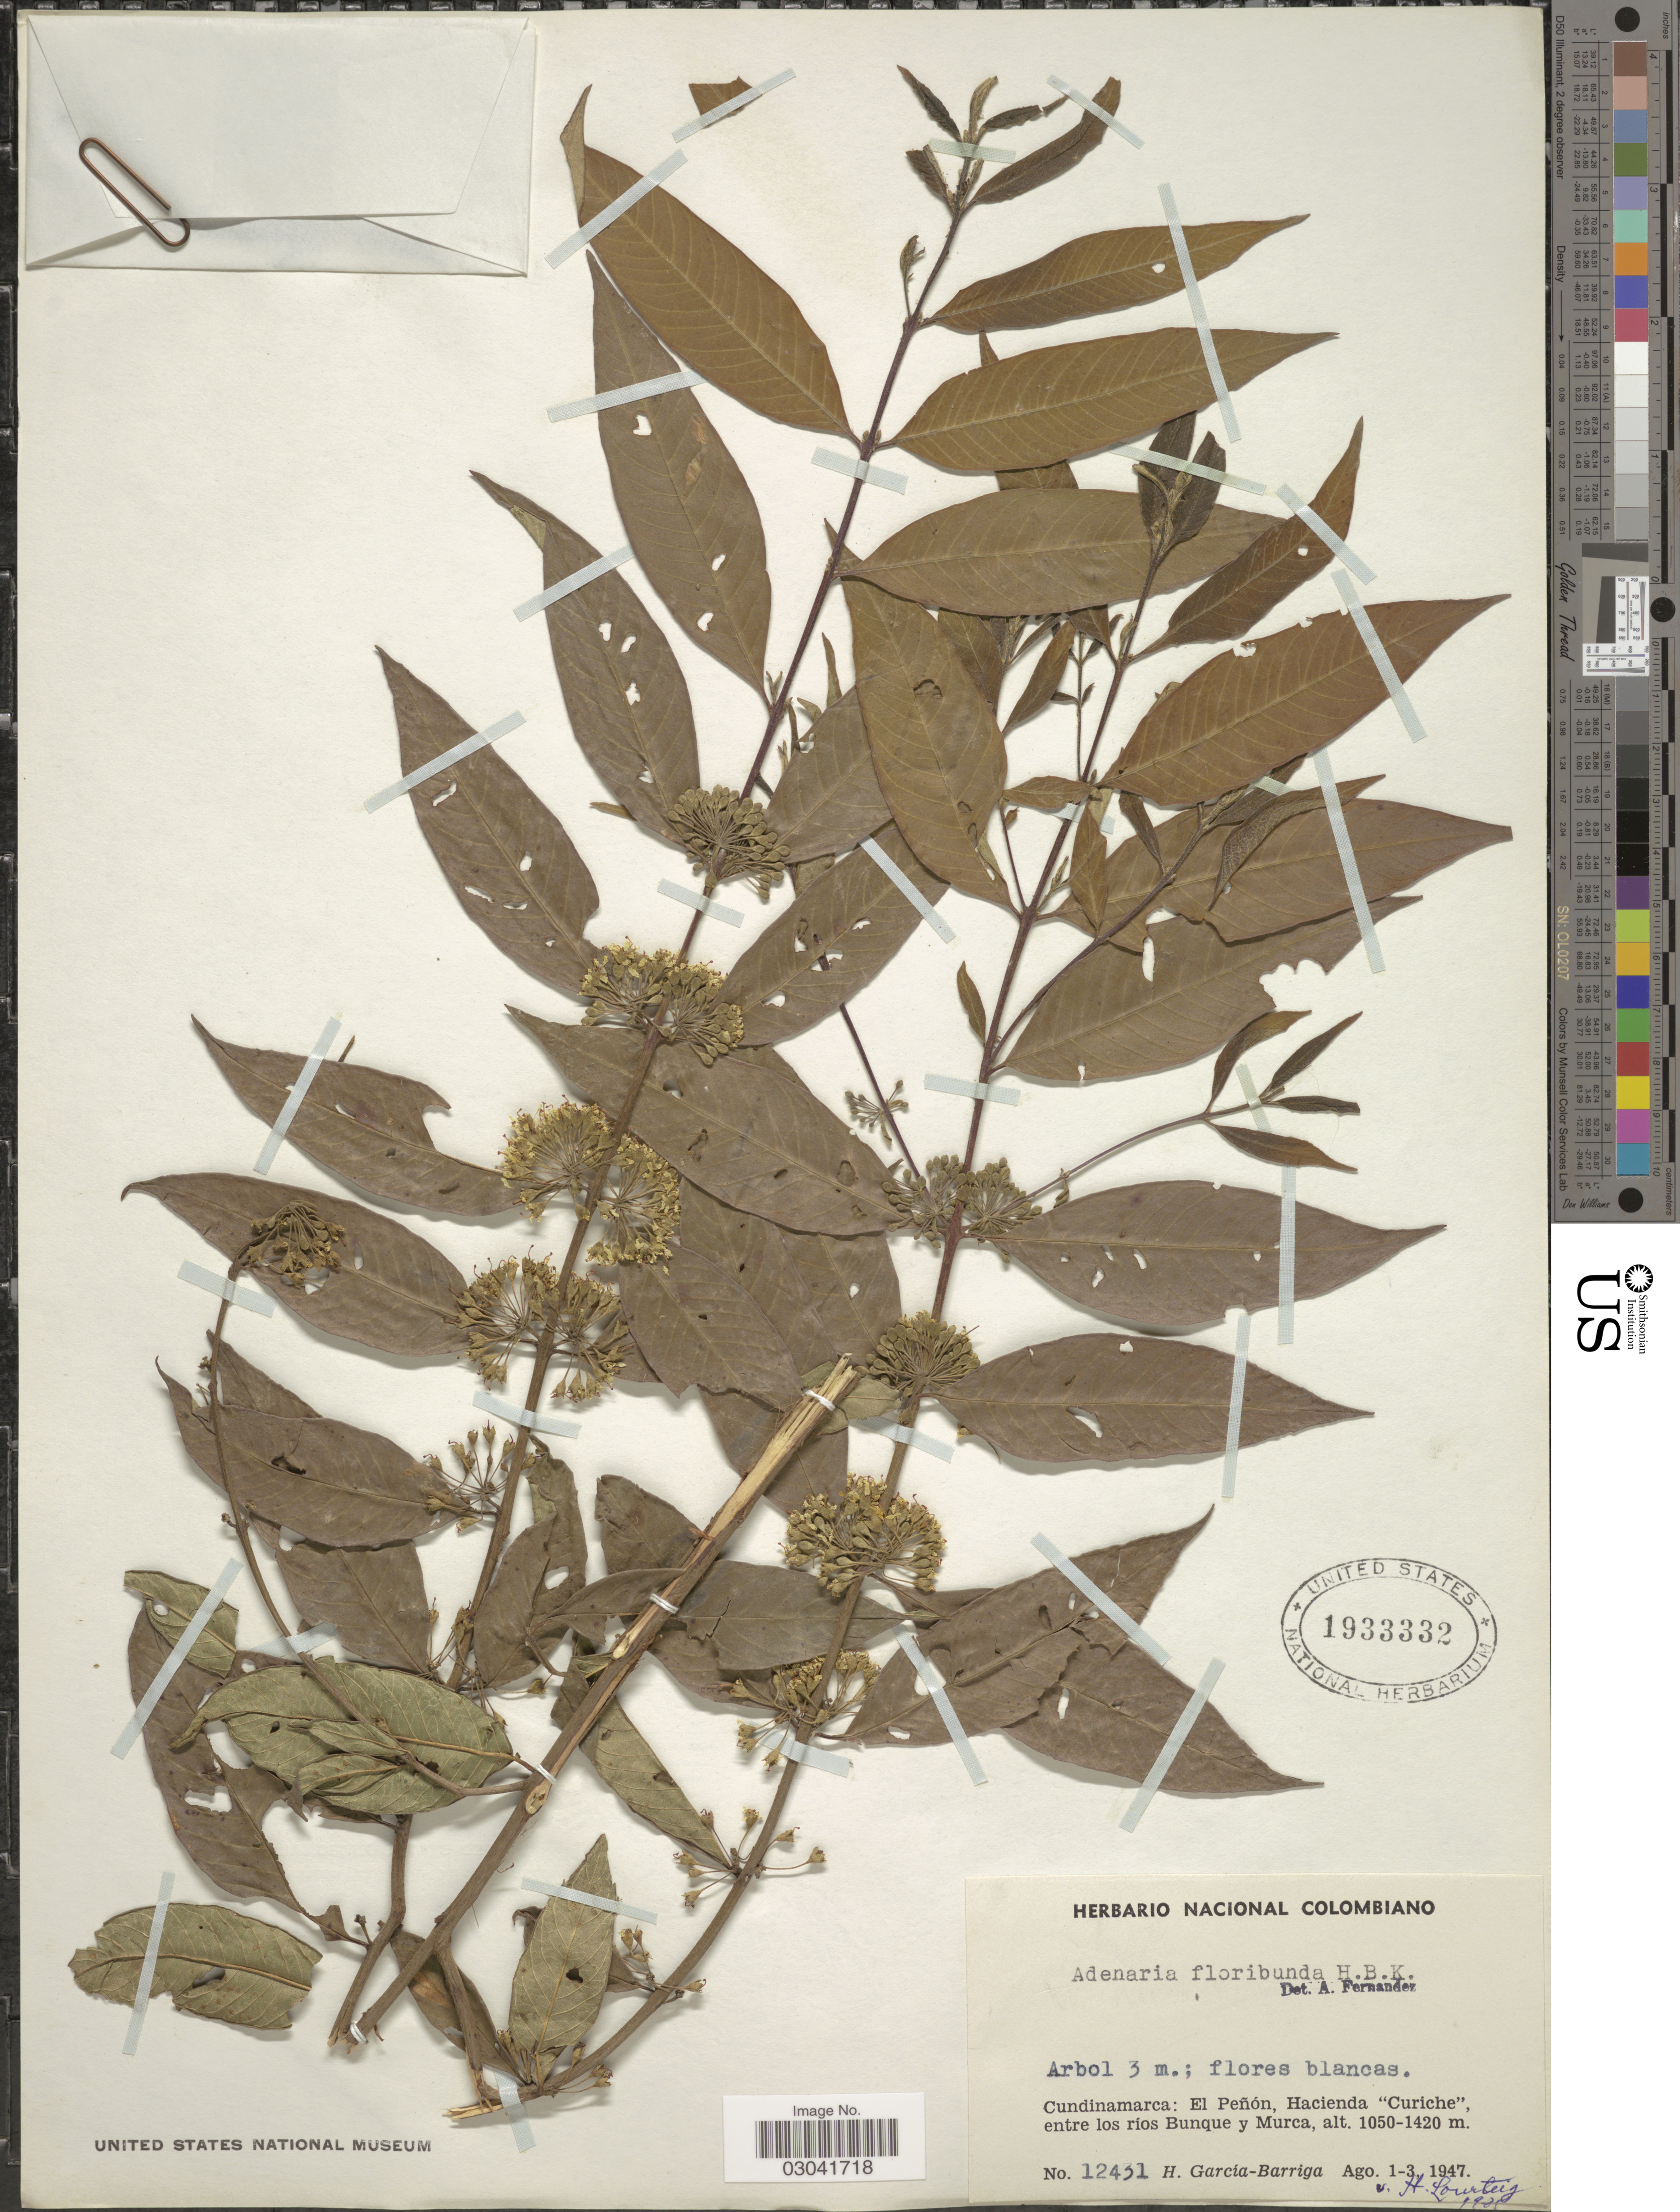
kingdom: Plantae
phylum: Tracheophyta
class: Magnoliopsida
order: Myrtales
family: Lythraceae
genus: Adenaria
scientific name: Adenaria floribunda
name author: Kunth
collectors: H. García Barriga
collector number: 12431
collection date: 1947-08-01/1947-08-03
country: Colombia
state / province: Cundinamarca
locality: El Peñon, Hacienda "Curiche", entre los ríos Bunque y Murca.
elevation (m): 1050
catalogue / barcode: US 1933332